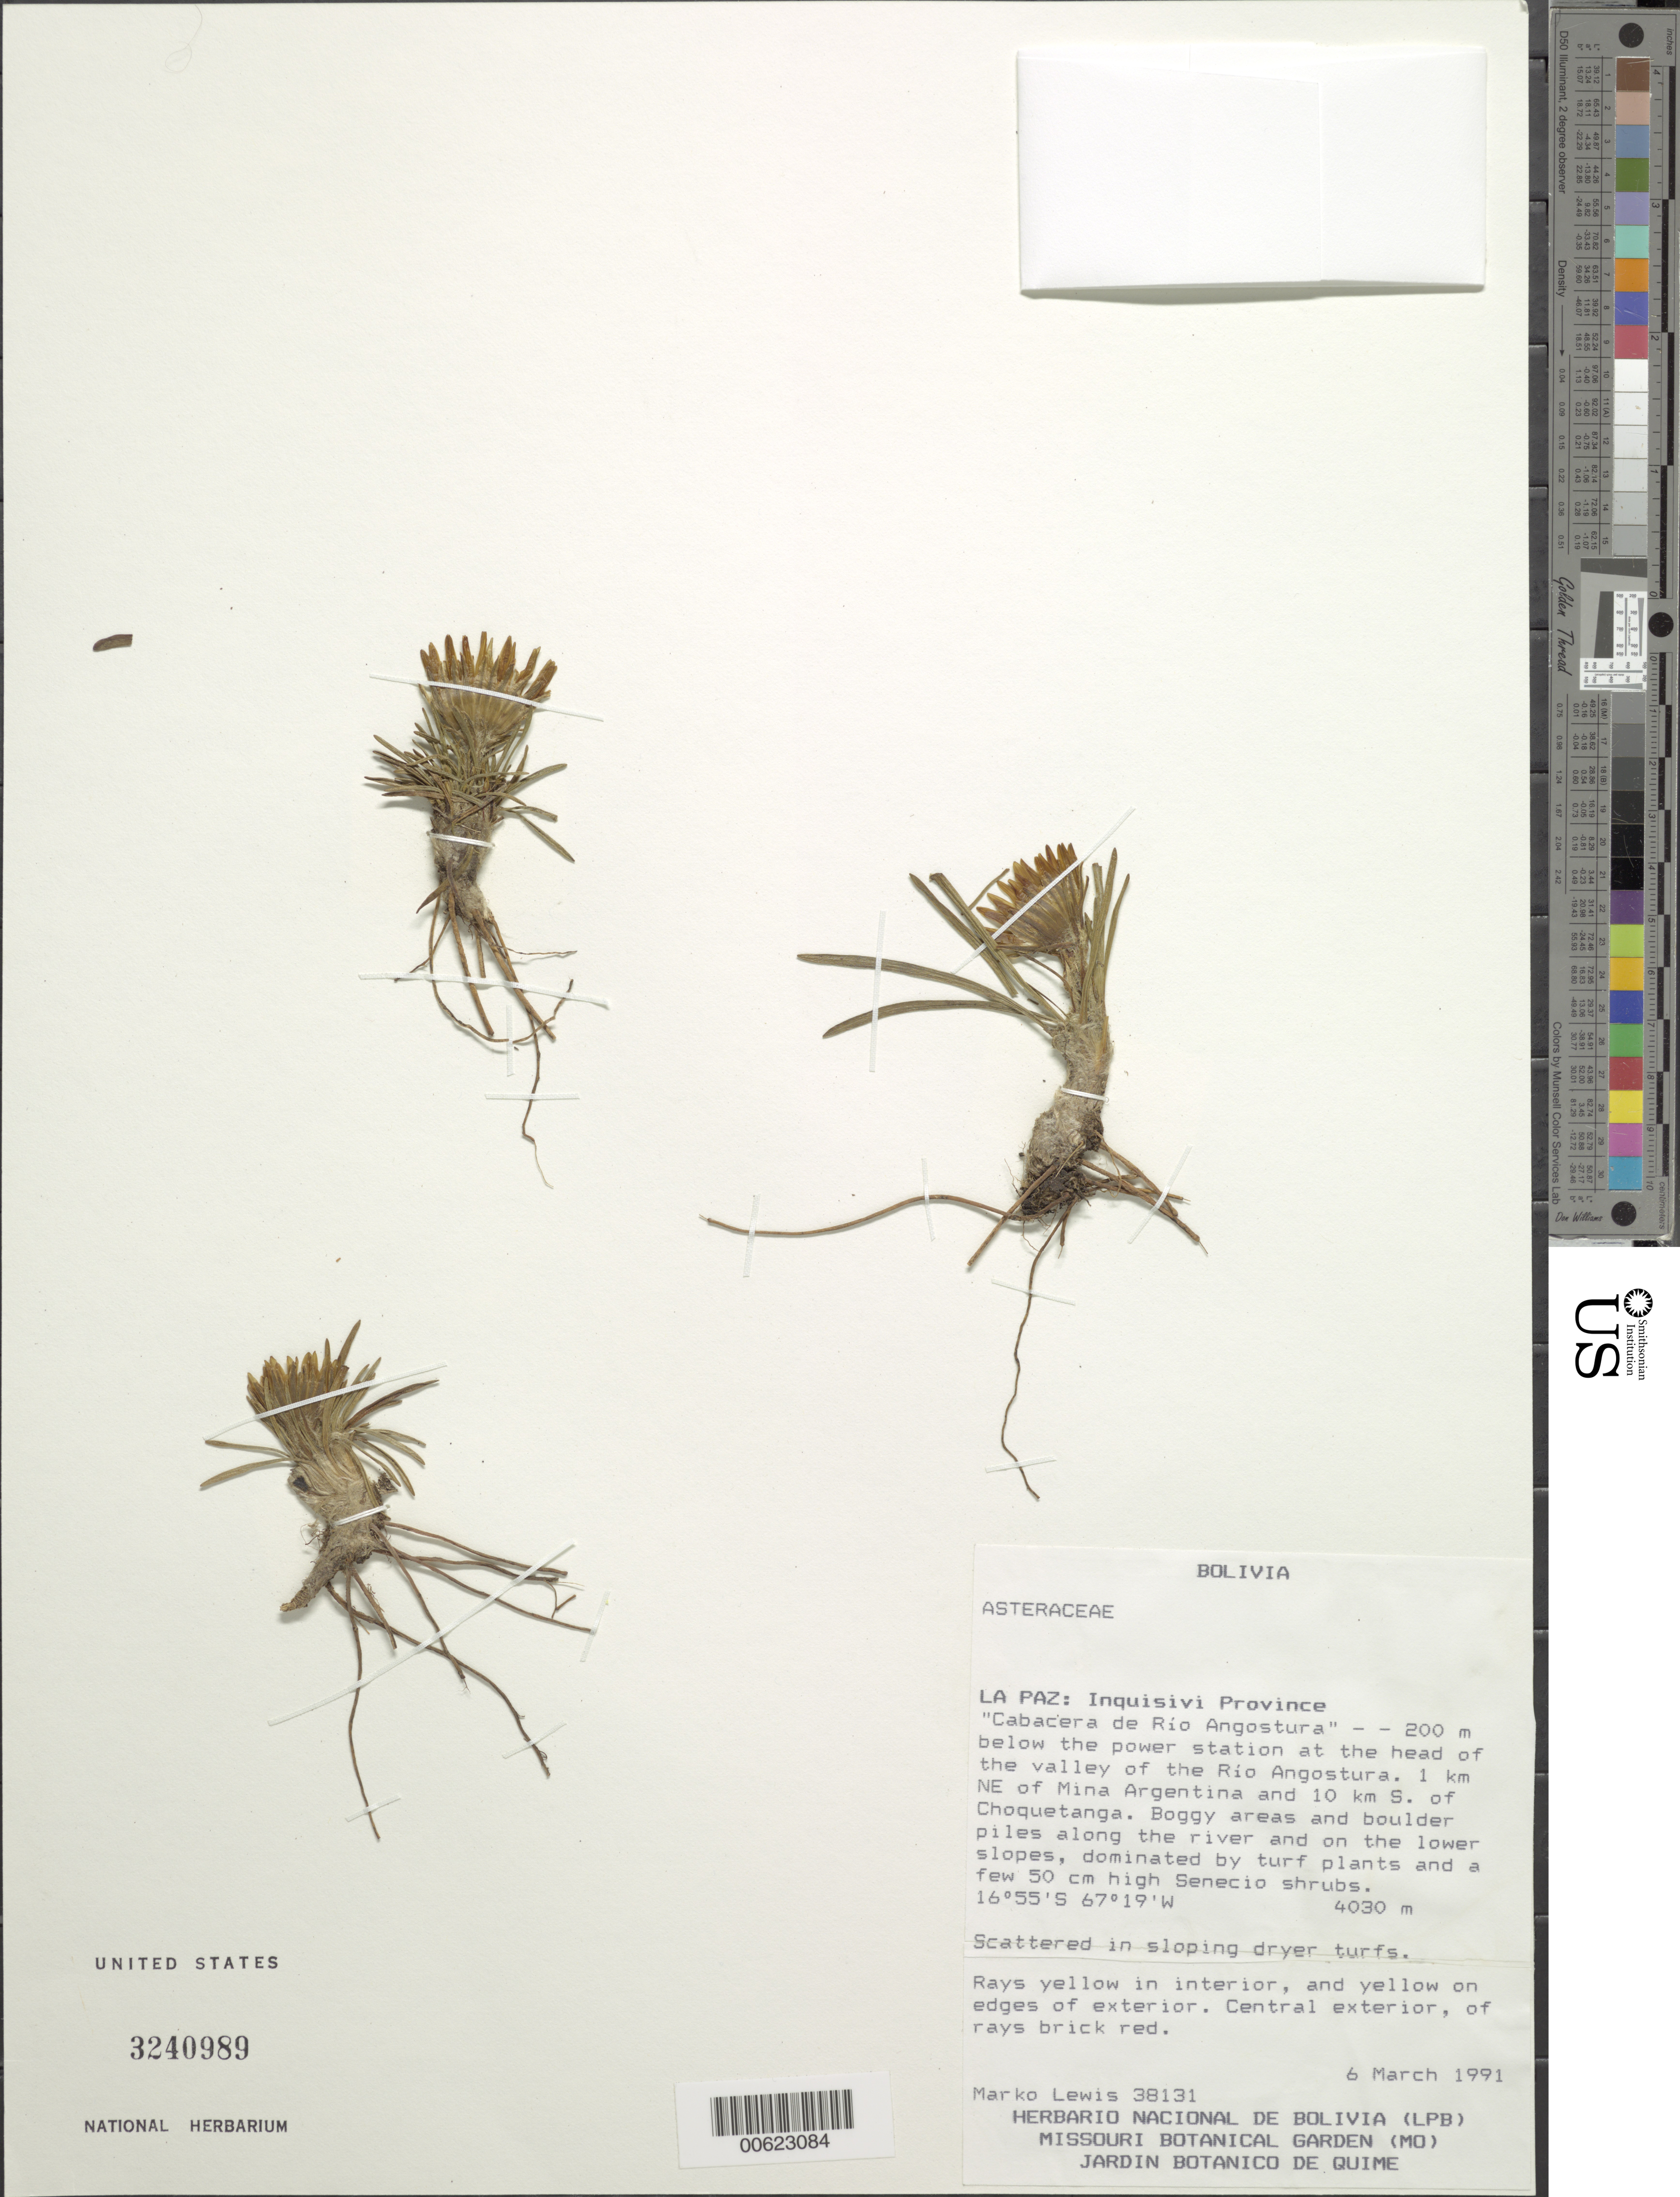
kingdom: Plantae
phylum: Tracheophyta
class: Magnoliopsida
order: Asterales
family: Asteraceae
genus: Werneria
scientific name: Werneria villosa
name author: A. Gray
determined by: Calvo, Joel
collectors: H. Cuadros V.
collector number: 38131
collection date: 1991-03-06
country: Bolivia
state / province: La Paz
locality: Inquisivi Prov., Ccabacera de Rio Angostura", 200 m below the power station at the head of the valley of the Rio Angostura, 1 km NE of Mina Argentina and 10 km S of Choquetanga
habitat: Boggy areas and boulder piles along river and on lower slopes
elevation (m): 4030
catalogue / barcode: US 3240989